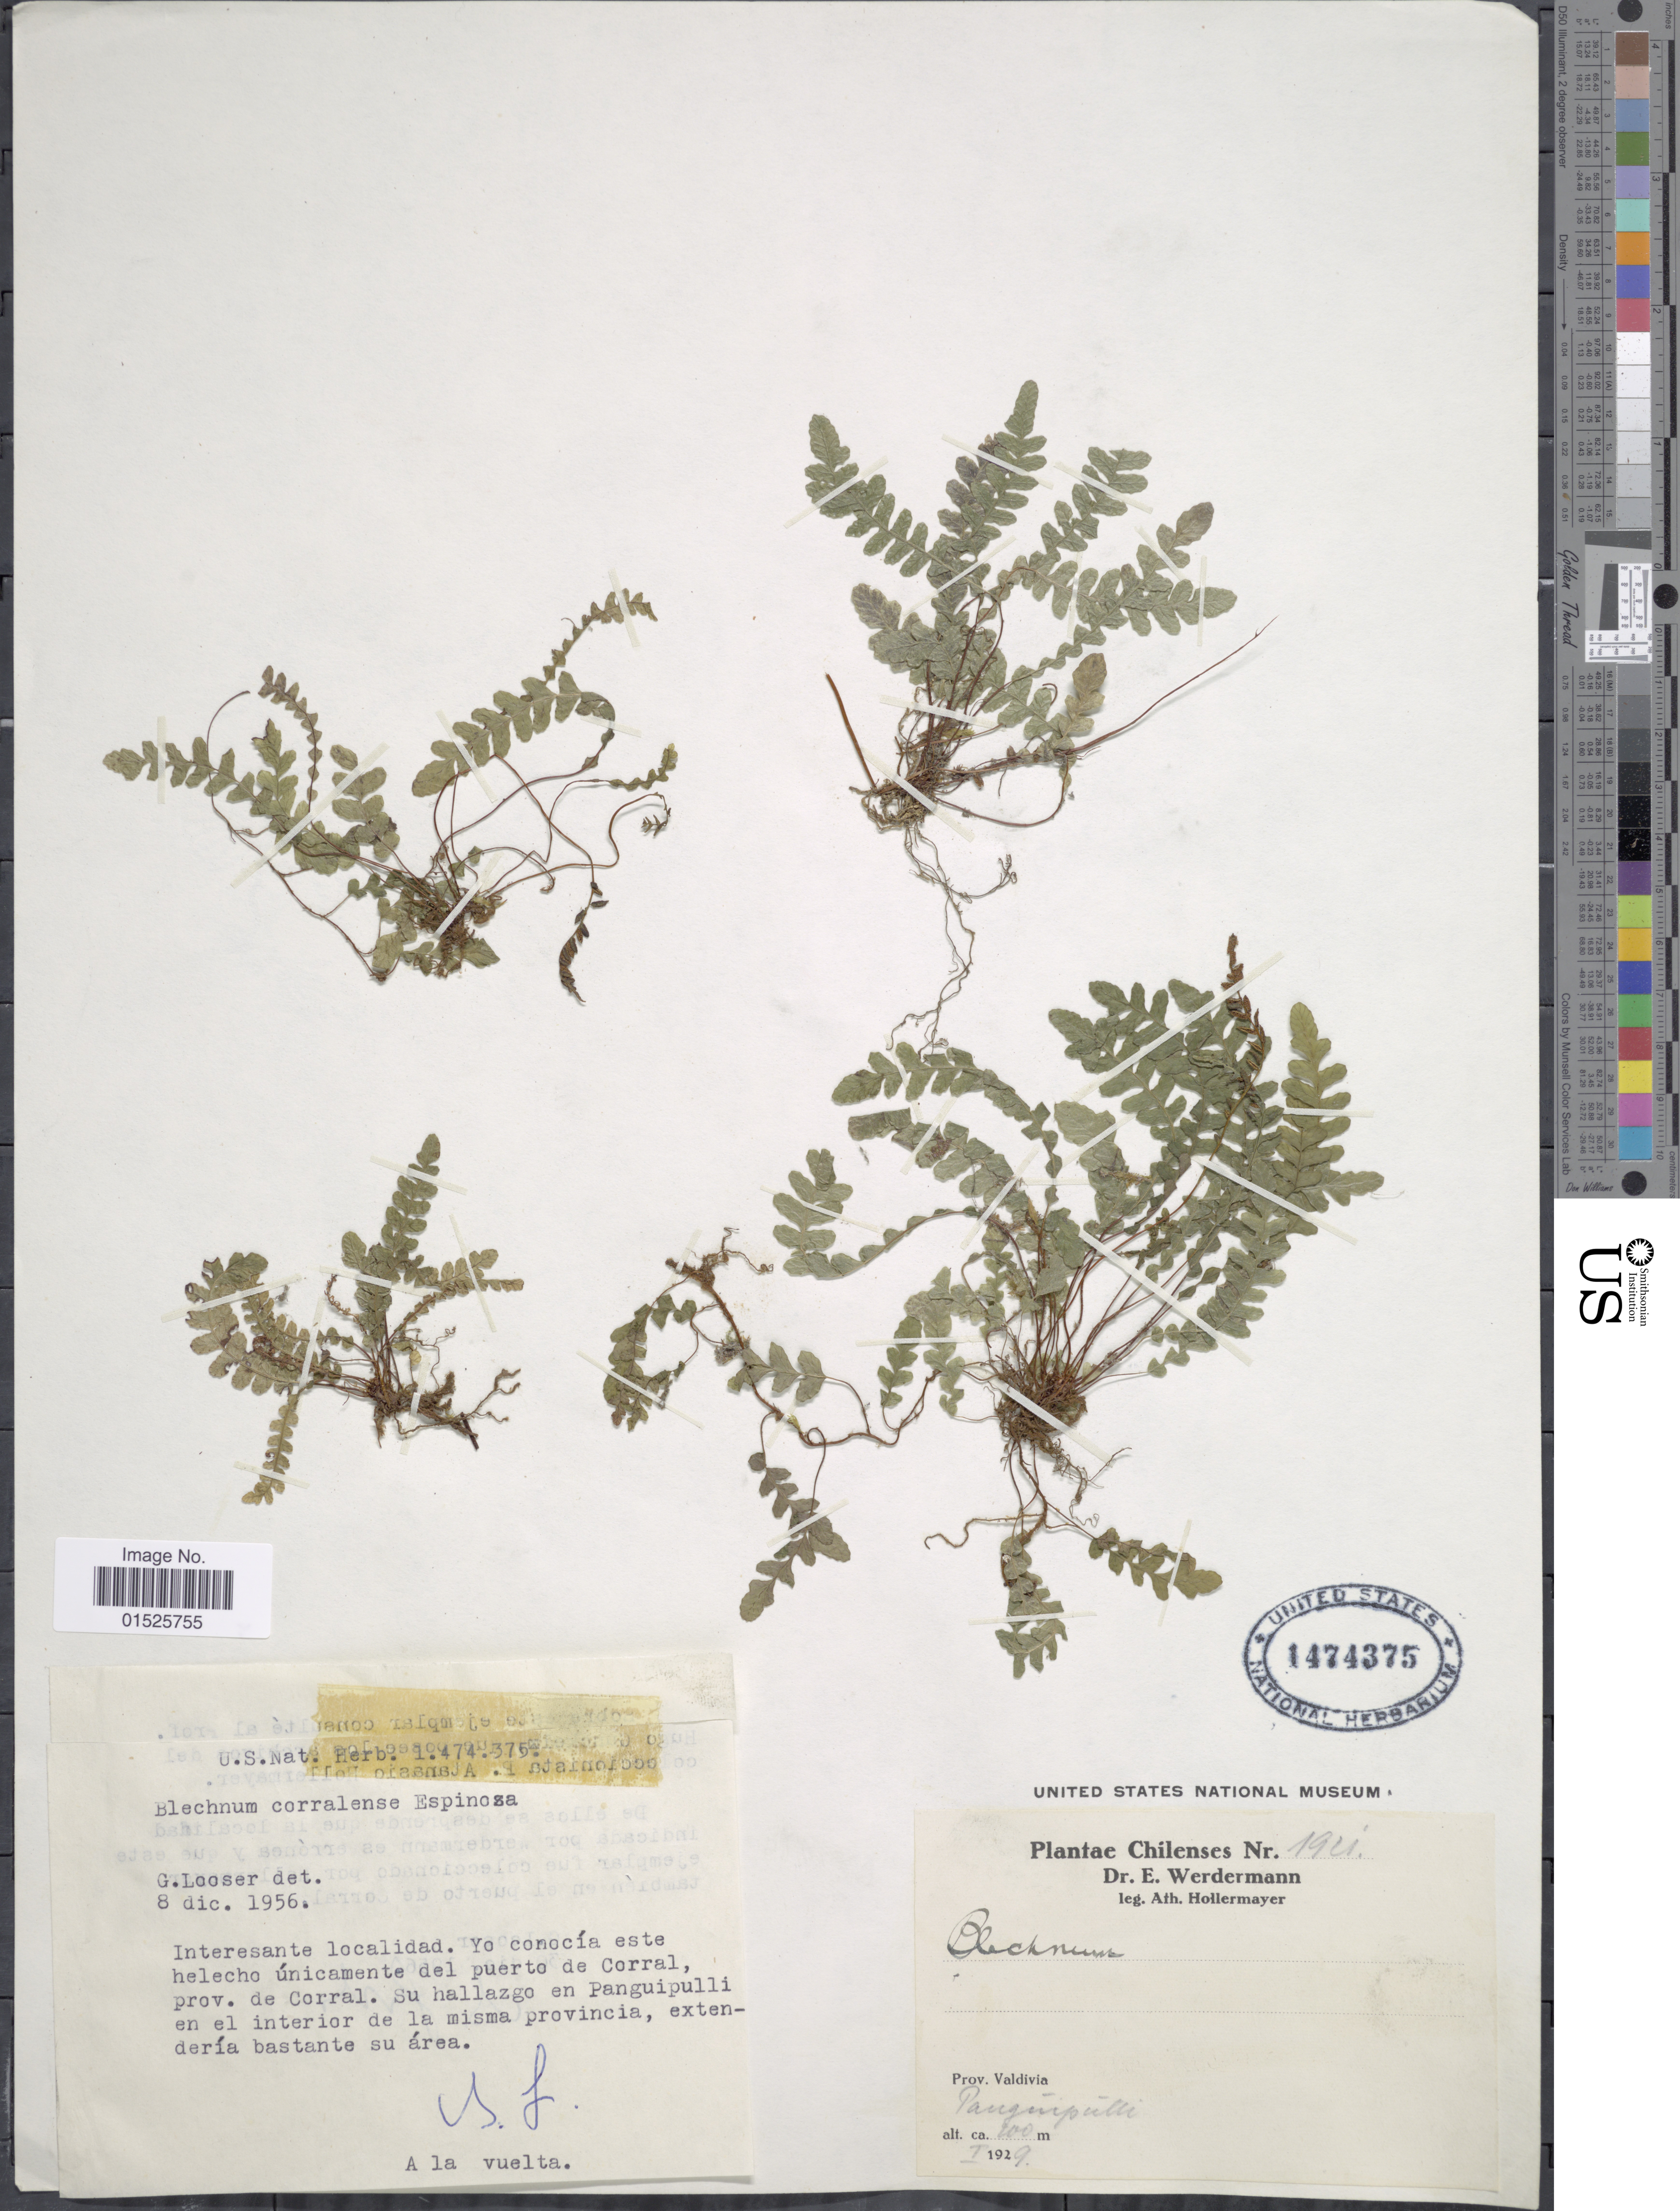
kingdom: Plantae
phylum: Tracheophyta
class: Polypodiopsida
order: Polypodiales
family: Blechnaceae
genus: Blechnum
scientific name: Blechnum corralense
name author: Espinosa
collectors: A. Hollermayer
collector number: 192i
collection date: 1929-01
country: Chile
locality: Prov. Valdivia. Pauguipulli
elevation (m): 200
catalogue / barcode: US 1474375